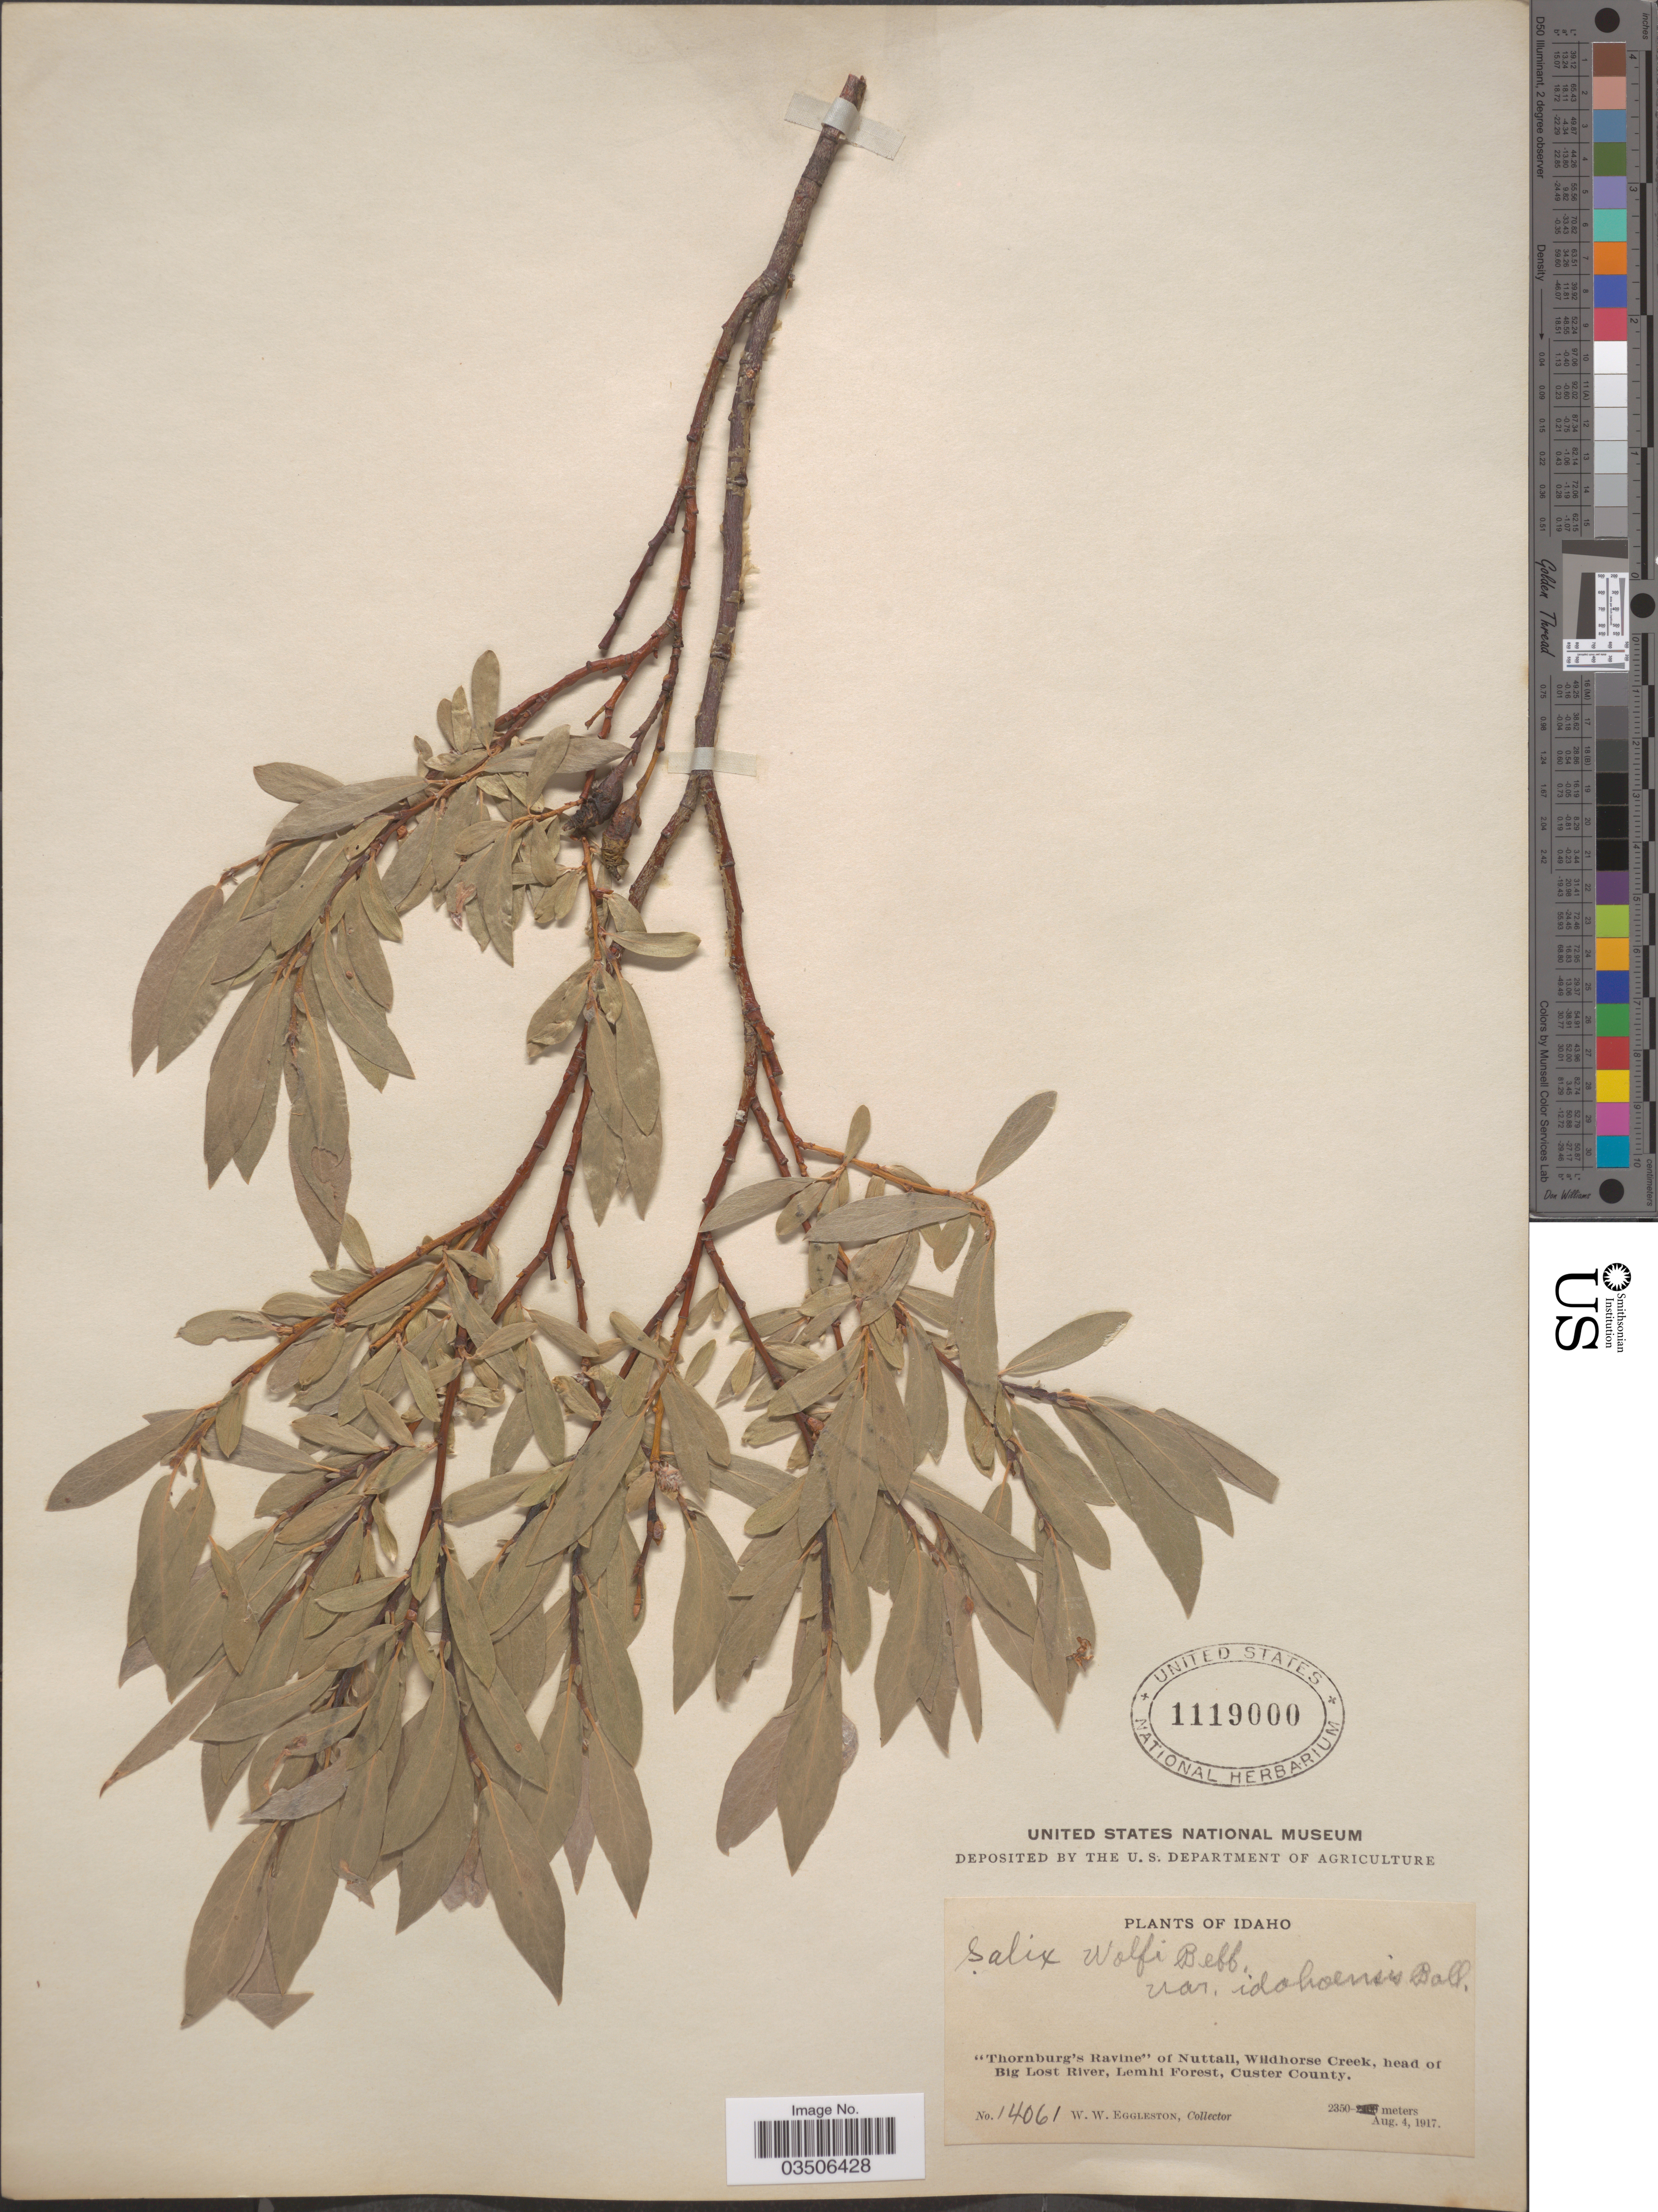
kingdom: Plantae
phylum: Tracheophyta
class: Magnoliopsida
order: Malpighiales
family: Salicaceae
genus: Salix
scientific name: Salix wolfii var. idahoensis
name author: C.R. Ball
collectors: W. W. Eggleston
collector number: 14061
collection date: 1917-08-04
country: United States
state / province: Idaho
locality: Thornburg's Ravine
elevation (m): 2350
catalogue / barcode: US 1119000